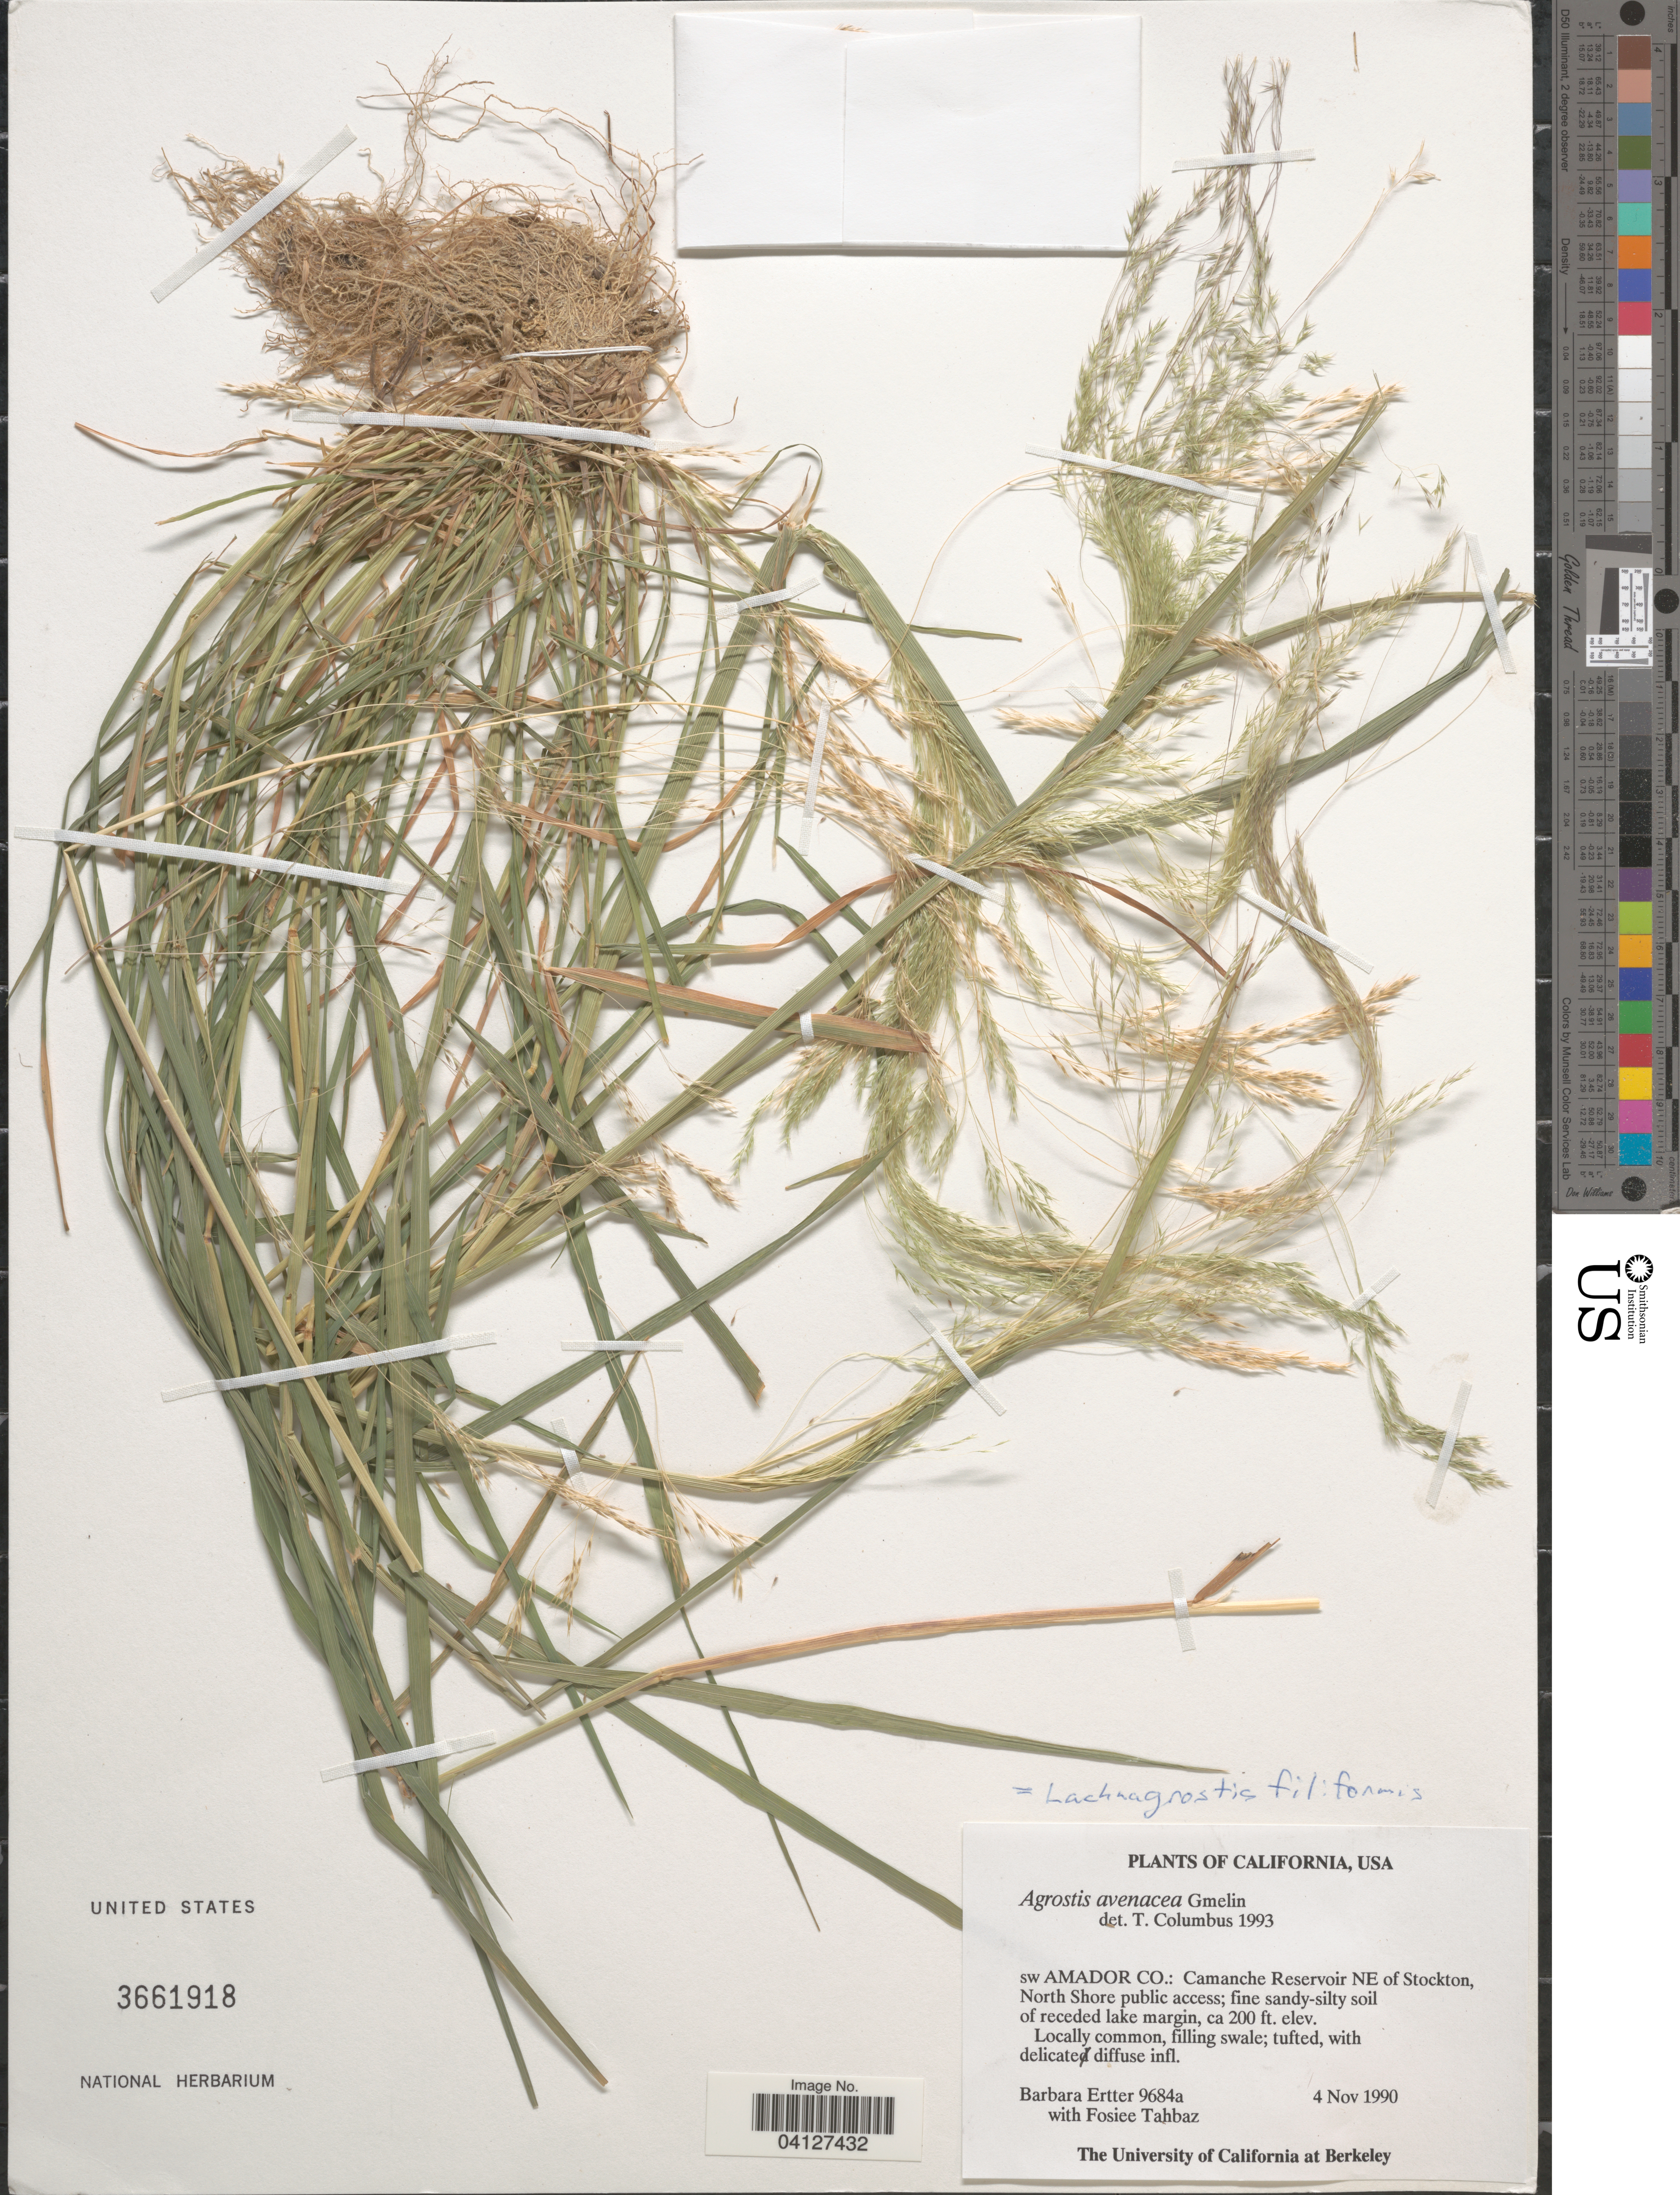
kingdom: Plantae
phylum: Tracheophyta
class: Liliopsida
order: Poales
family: Poaceae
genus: Lachnagrostis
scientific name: Lachnagrostis filiformis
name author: (J.R. Forst.) Trin.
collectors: B. Ertter & F. Tahbaz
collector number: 9684a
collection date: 1990-11-04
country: United States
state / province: California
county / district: Amador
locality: Sw Amador Co.: Camanche Reservoir NE of Stockton, North Shore public access.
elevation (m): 61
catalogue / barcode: US 3661918